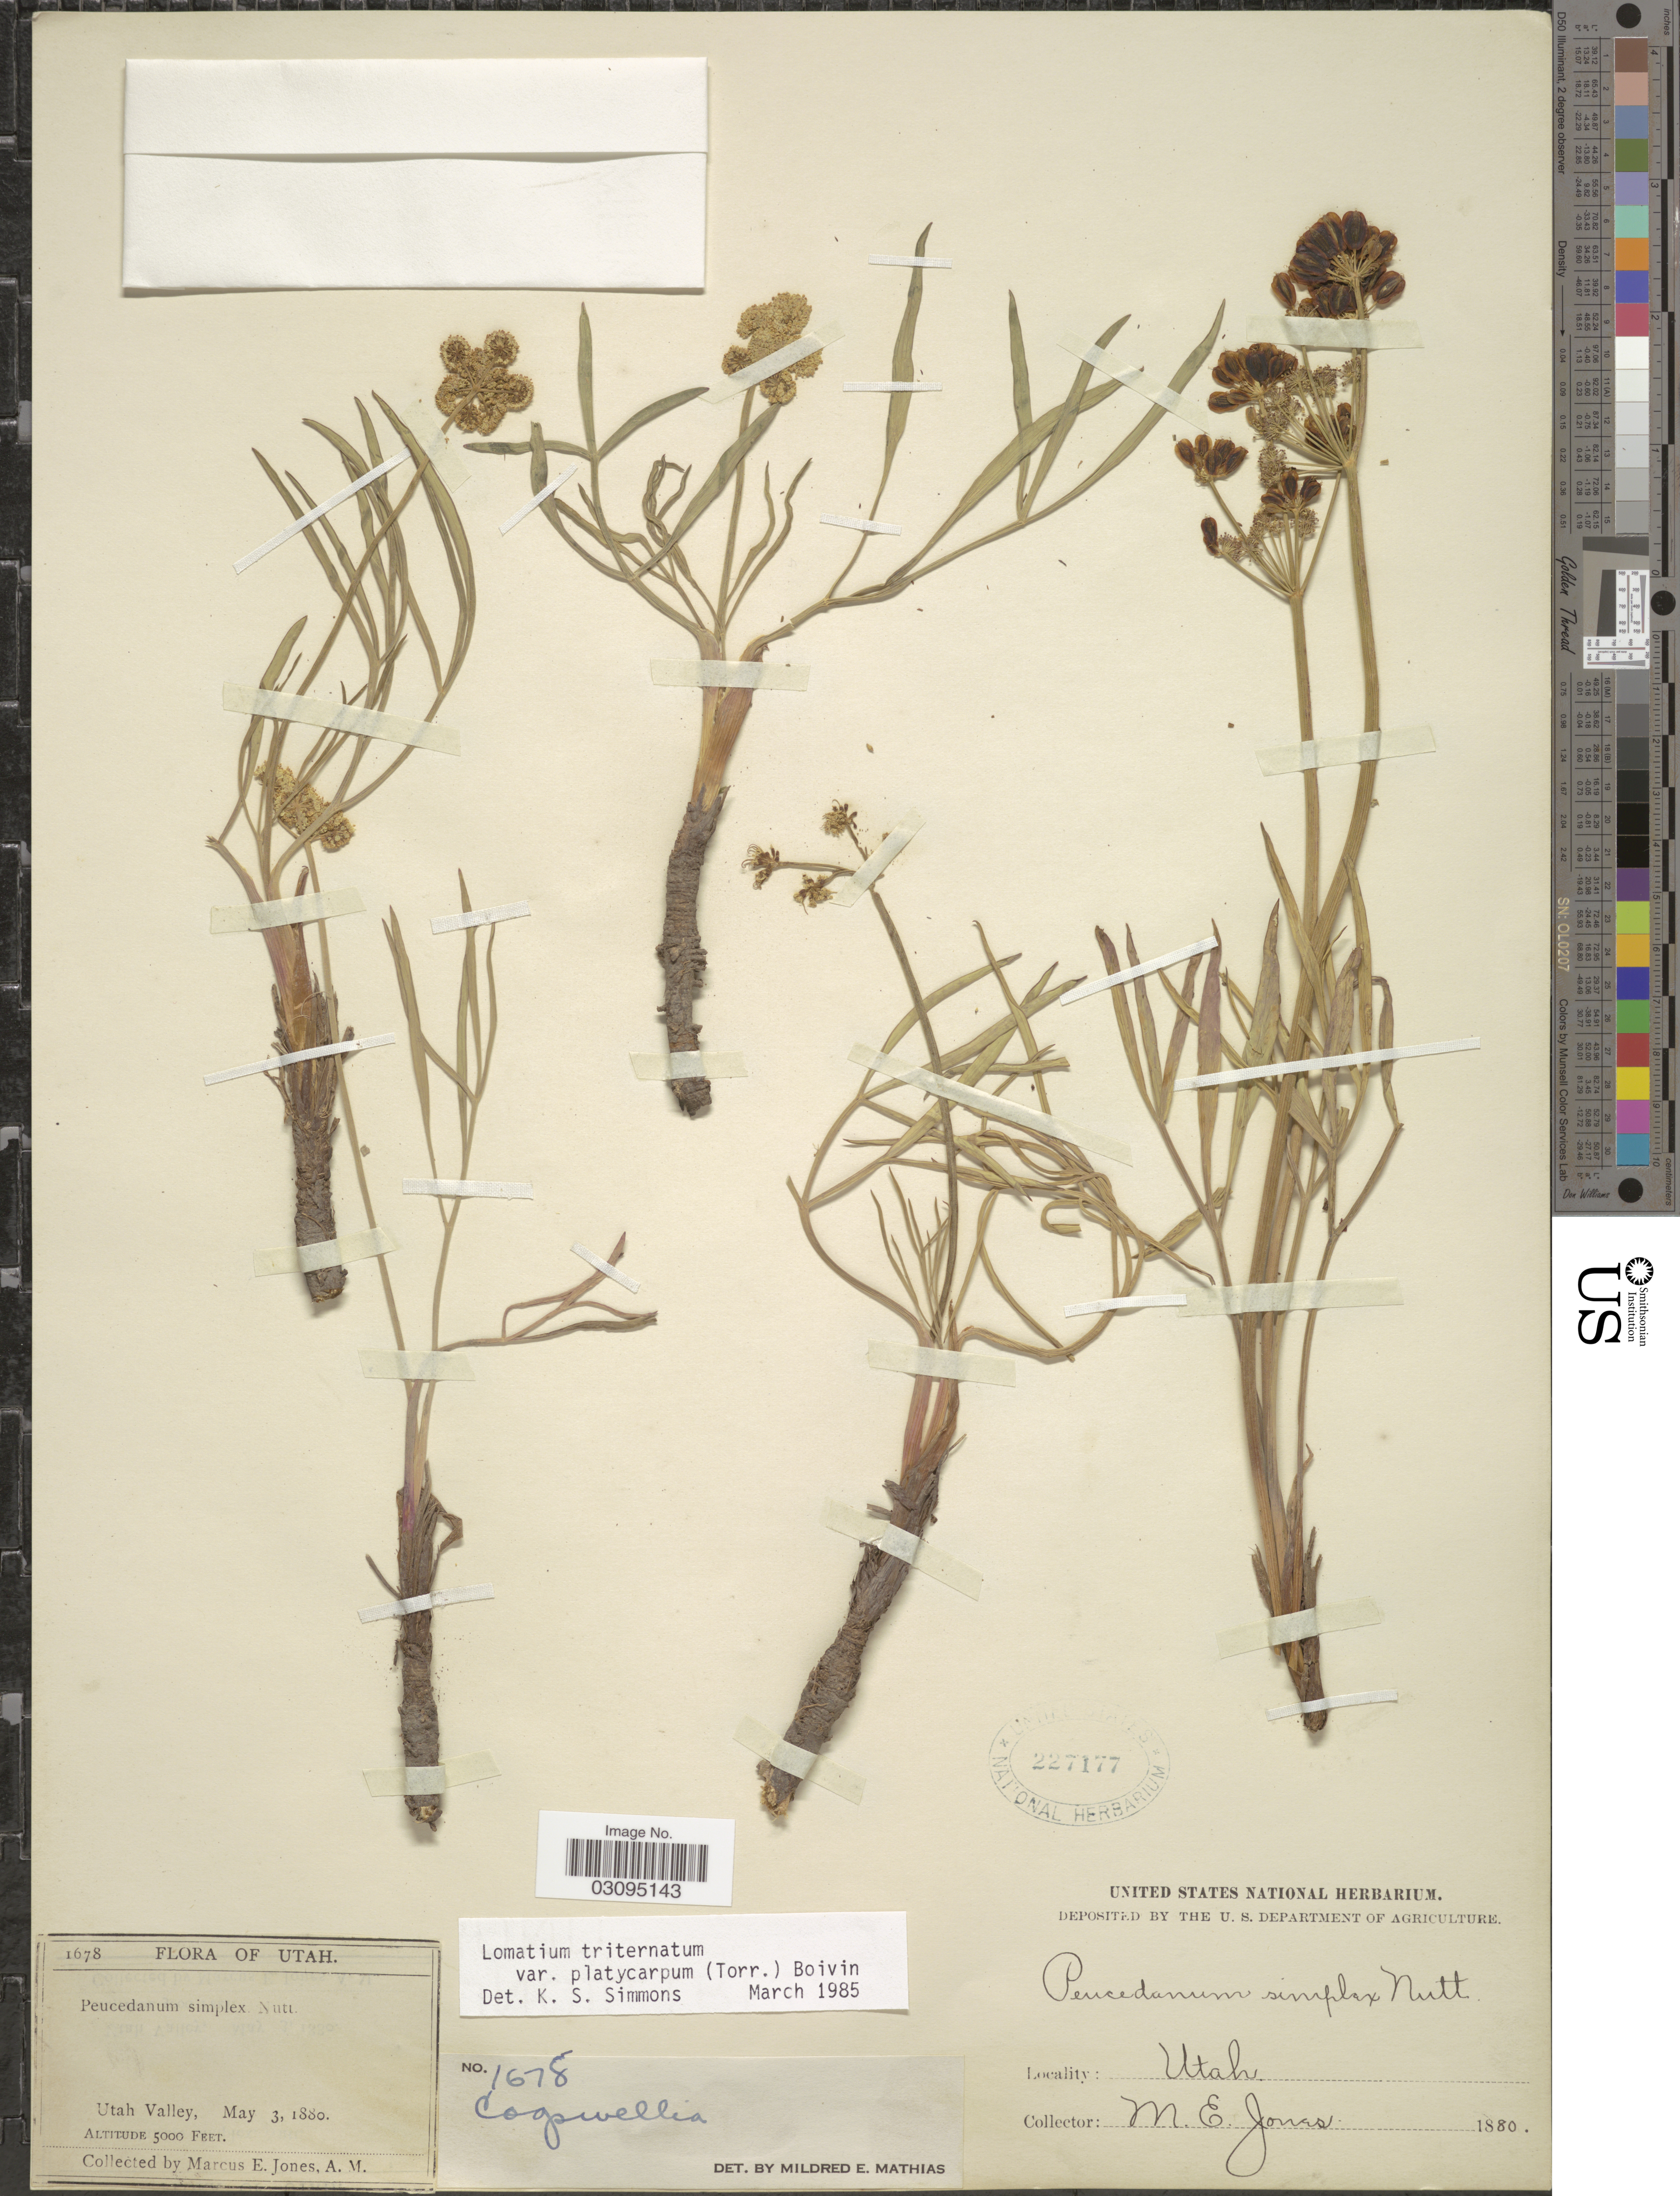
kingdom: Plantae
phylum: Tracheophyta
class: Magnoliopsida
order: Apiales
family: Apiaceae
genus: Lomatium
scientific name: Lomatium triternatum var. platycarpum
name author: (Torr.) B. Boivin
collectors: M. E. Jones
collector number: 1678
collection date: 1880-05-03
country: United States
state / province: Utah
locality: Utah Valley.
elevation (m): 1524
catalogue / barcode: US 227177